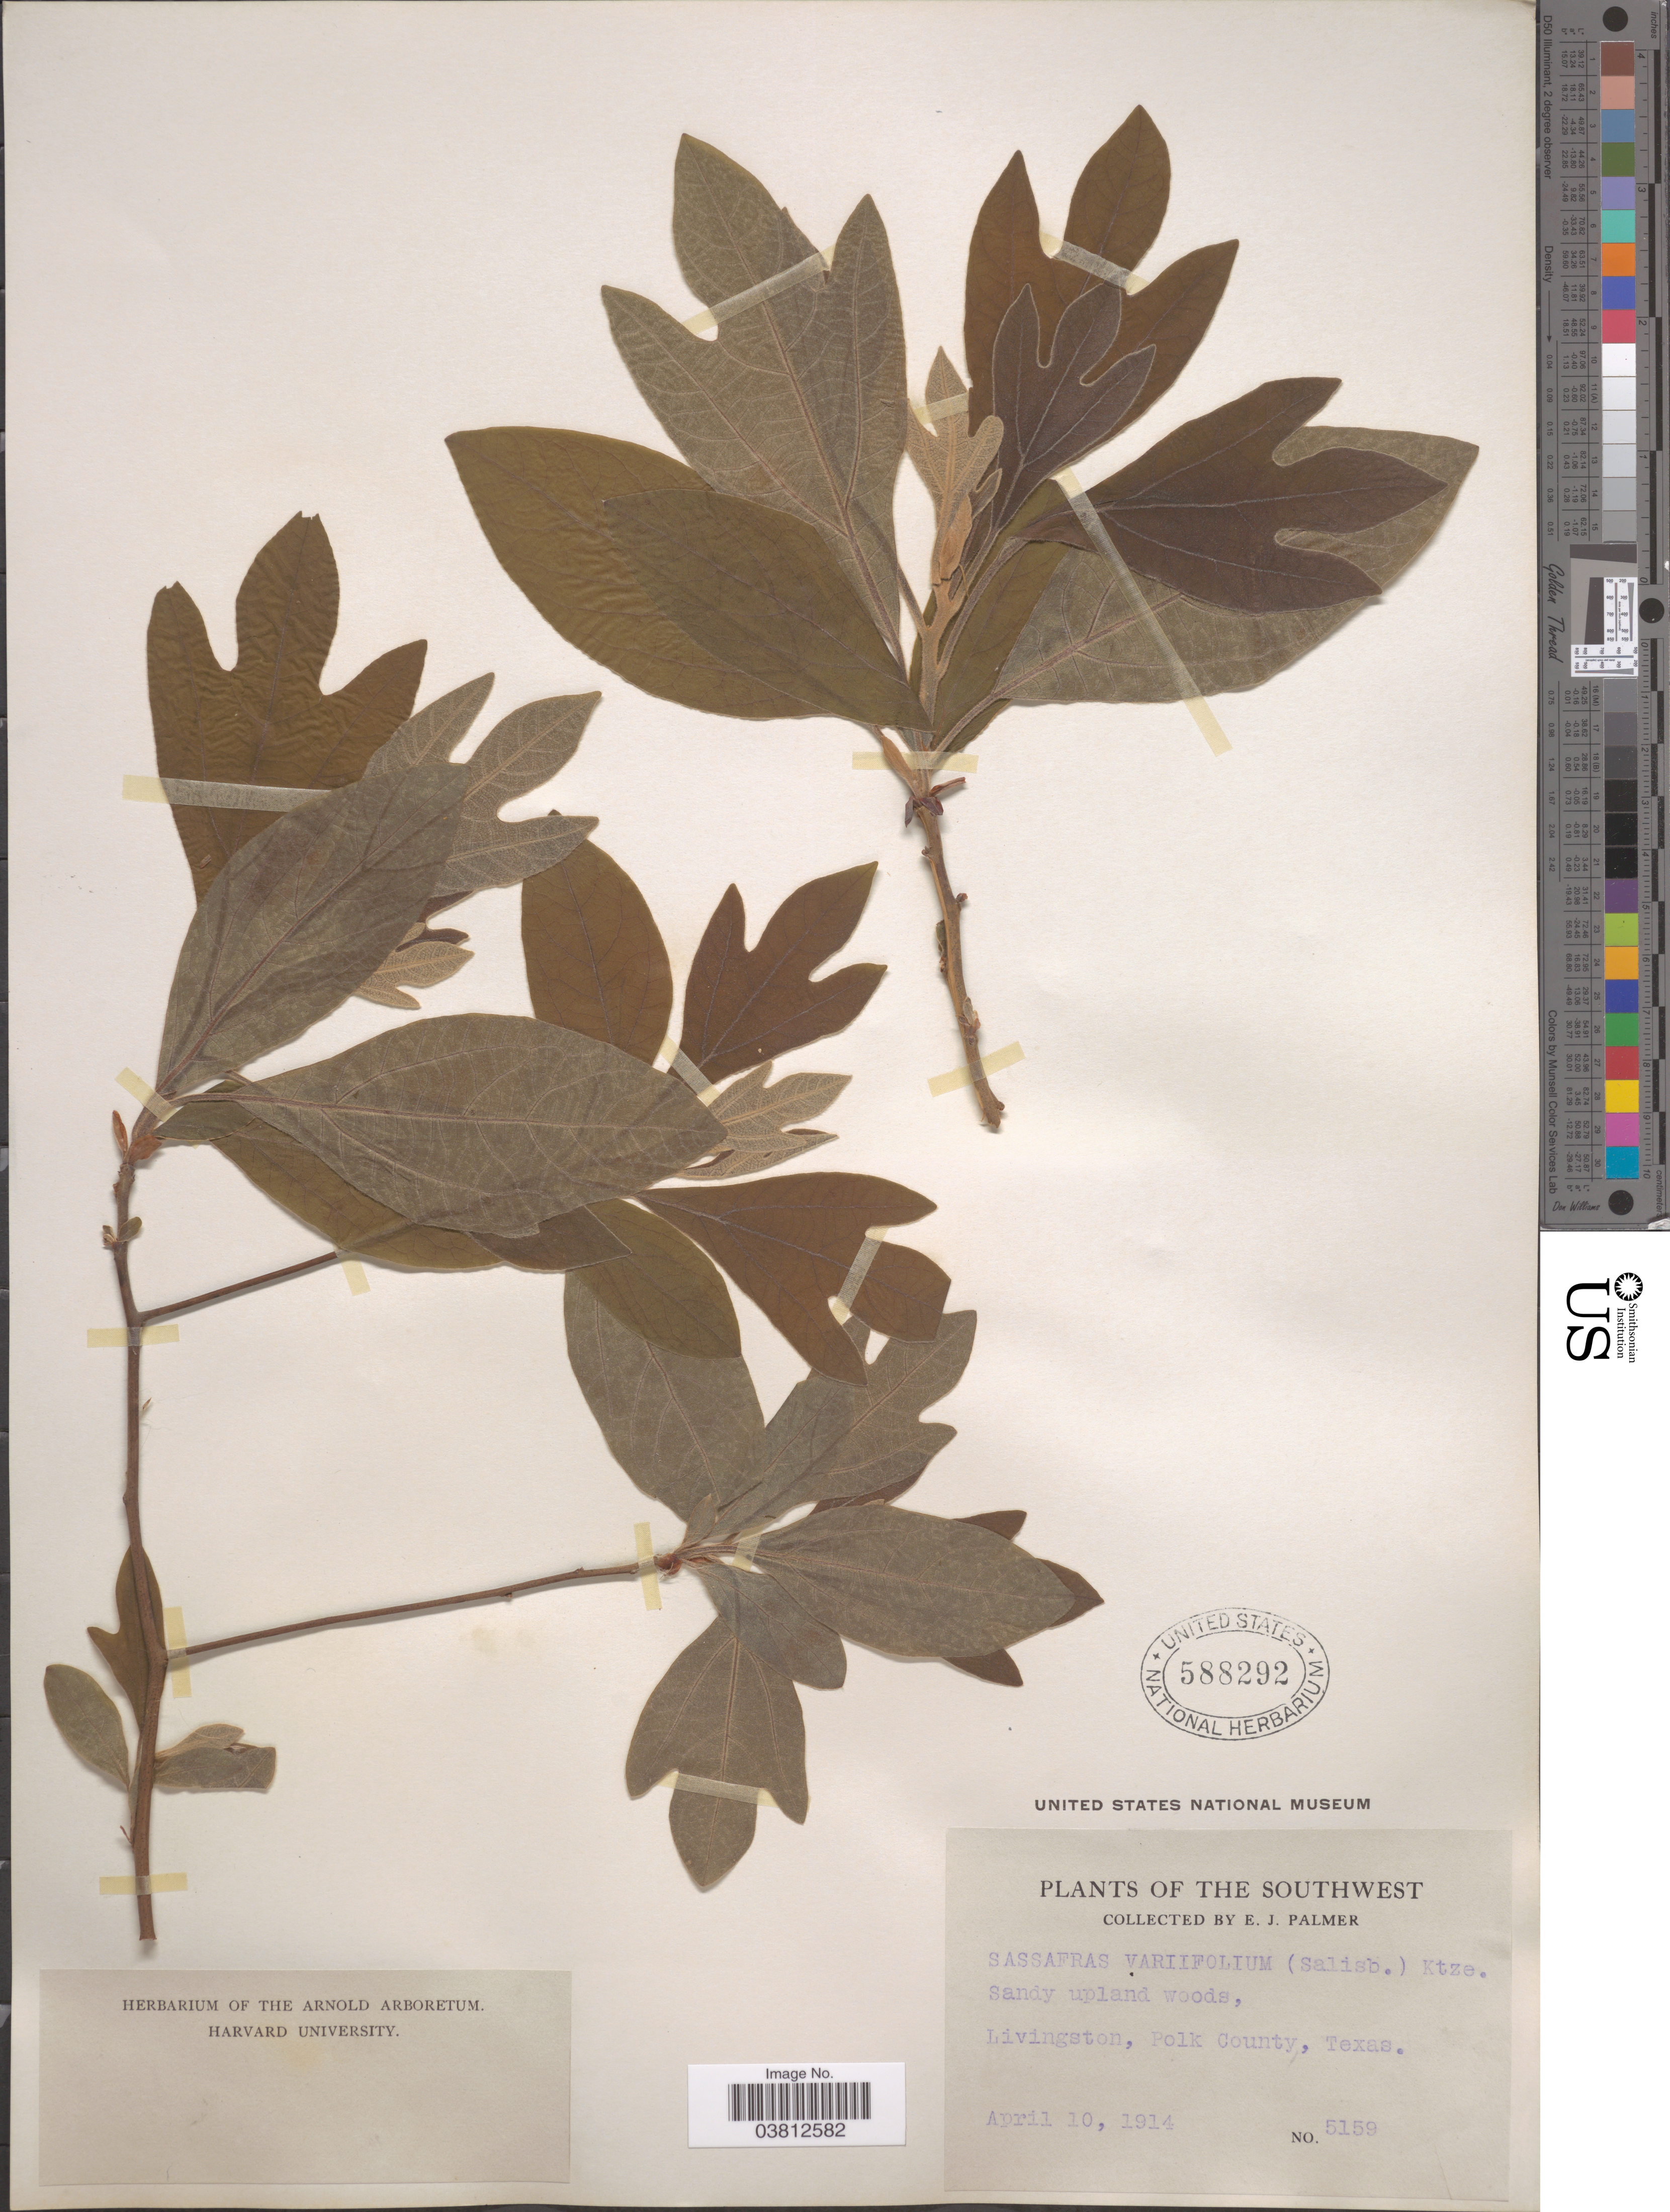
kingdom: Plantae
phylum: Tracheophyta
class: Magnoliopsida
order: Laurales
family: Lauraceae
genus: Sassafras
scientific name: Sassafras albidum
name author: (Nutt.) Nees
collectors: E. J. Palmer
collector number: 5159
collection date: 1914-04-10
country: United States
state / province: Texas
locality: Southwest. Livingston, Polk County.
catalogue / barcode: US 588292